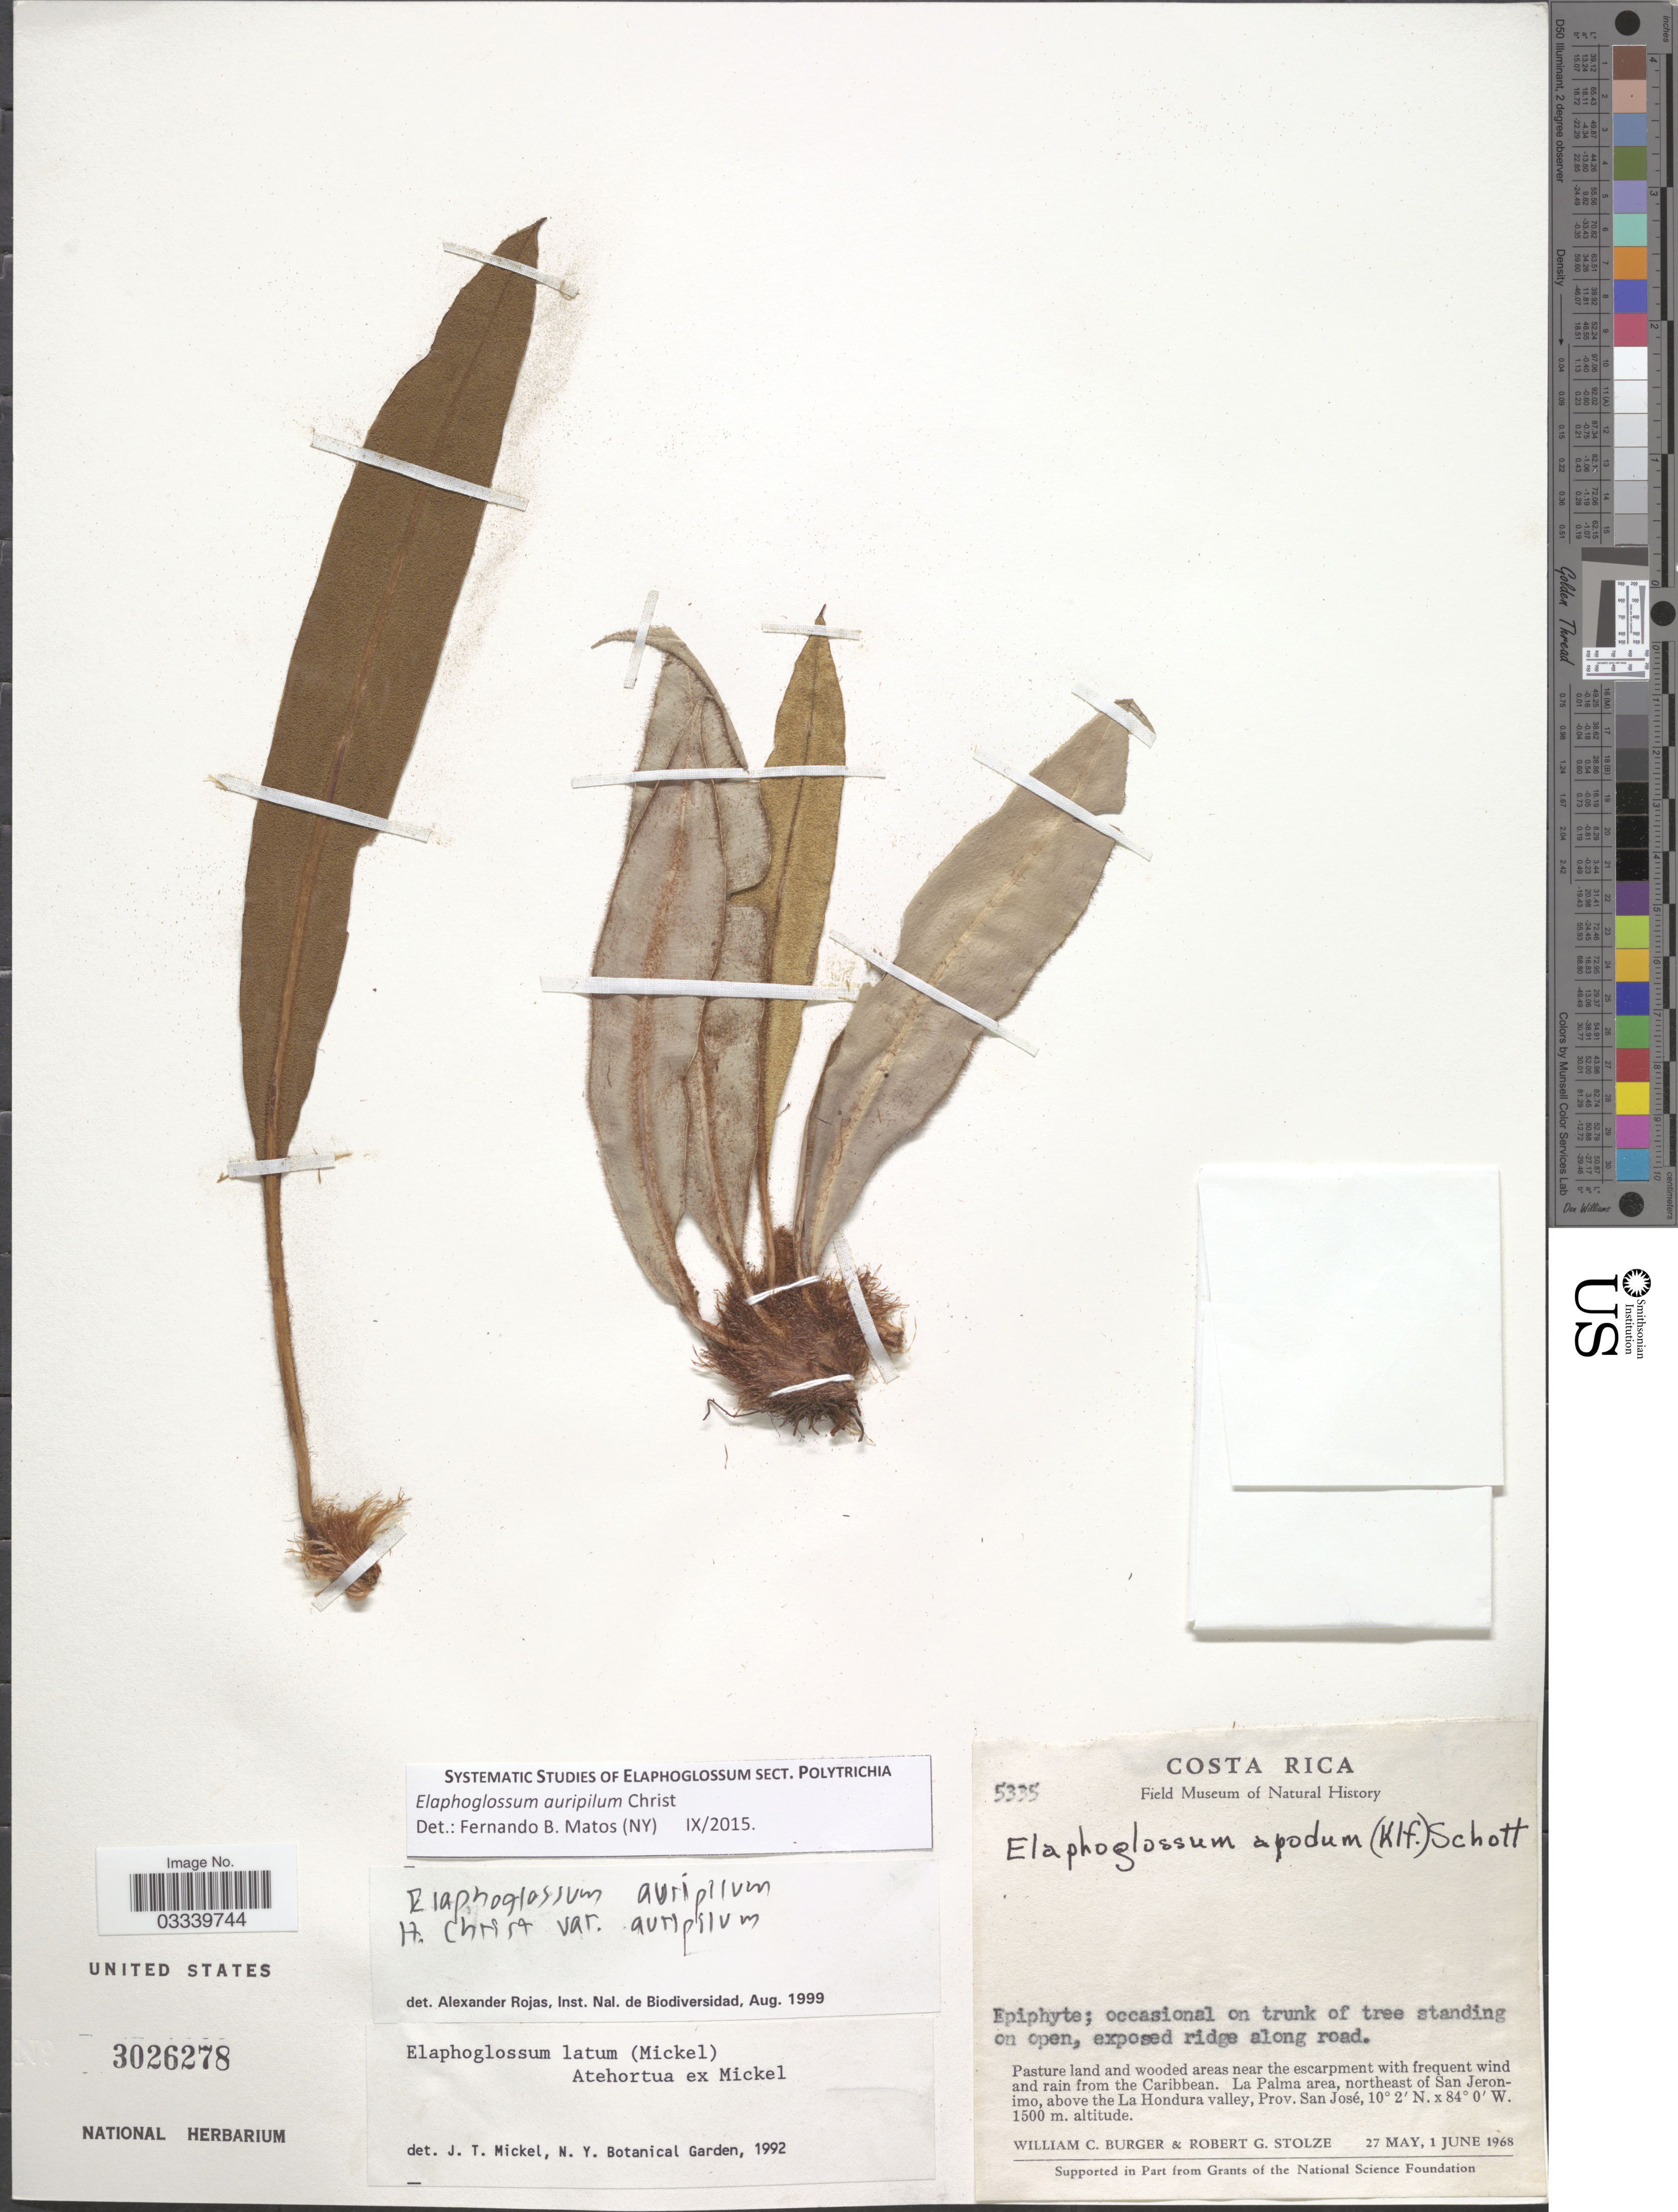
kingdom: Plantae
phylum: Tracheophyta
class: Polypodiopsida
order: Polypodiales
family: Dryopteridaceae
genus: Elaphoglossum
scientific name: Elaphoglossum auripilum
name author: Christ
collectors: W. Burger & R. G. Stolze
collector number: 5335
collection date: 1968-05-27/1968-06-01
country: Costa Rica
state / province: San José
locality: Pasture land and wooded areas near the escarpment. La Palma area, northeast of San Jeronimo, above the La Hondura valley.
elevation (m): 1500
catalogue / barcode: US 3026278